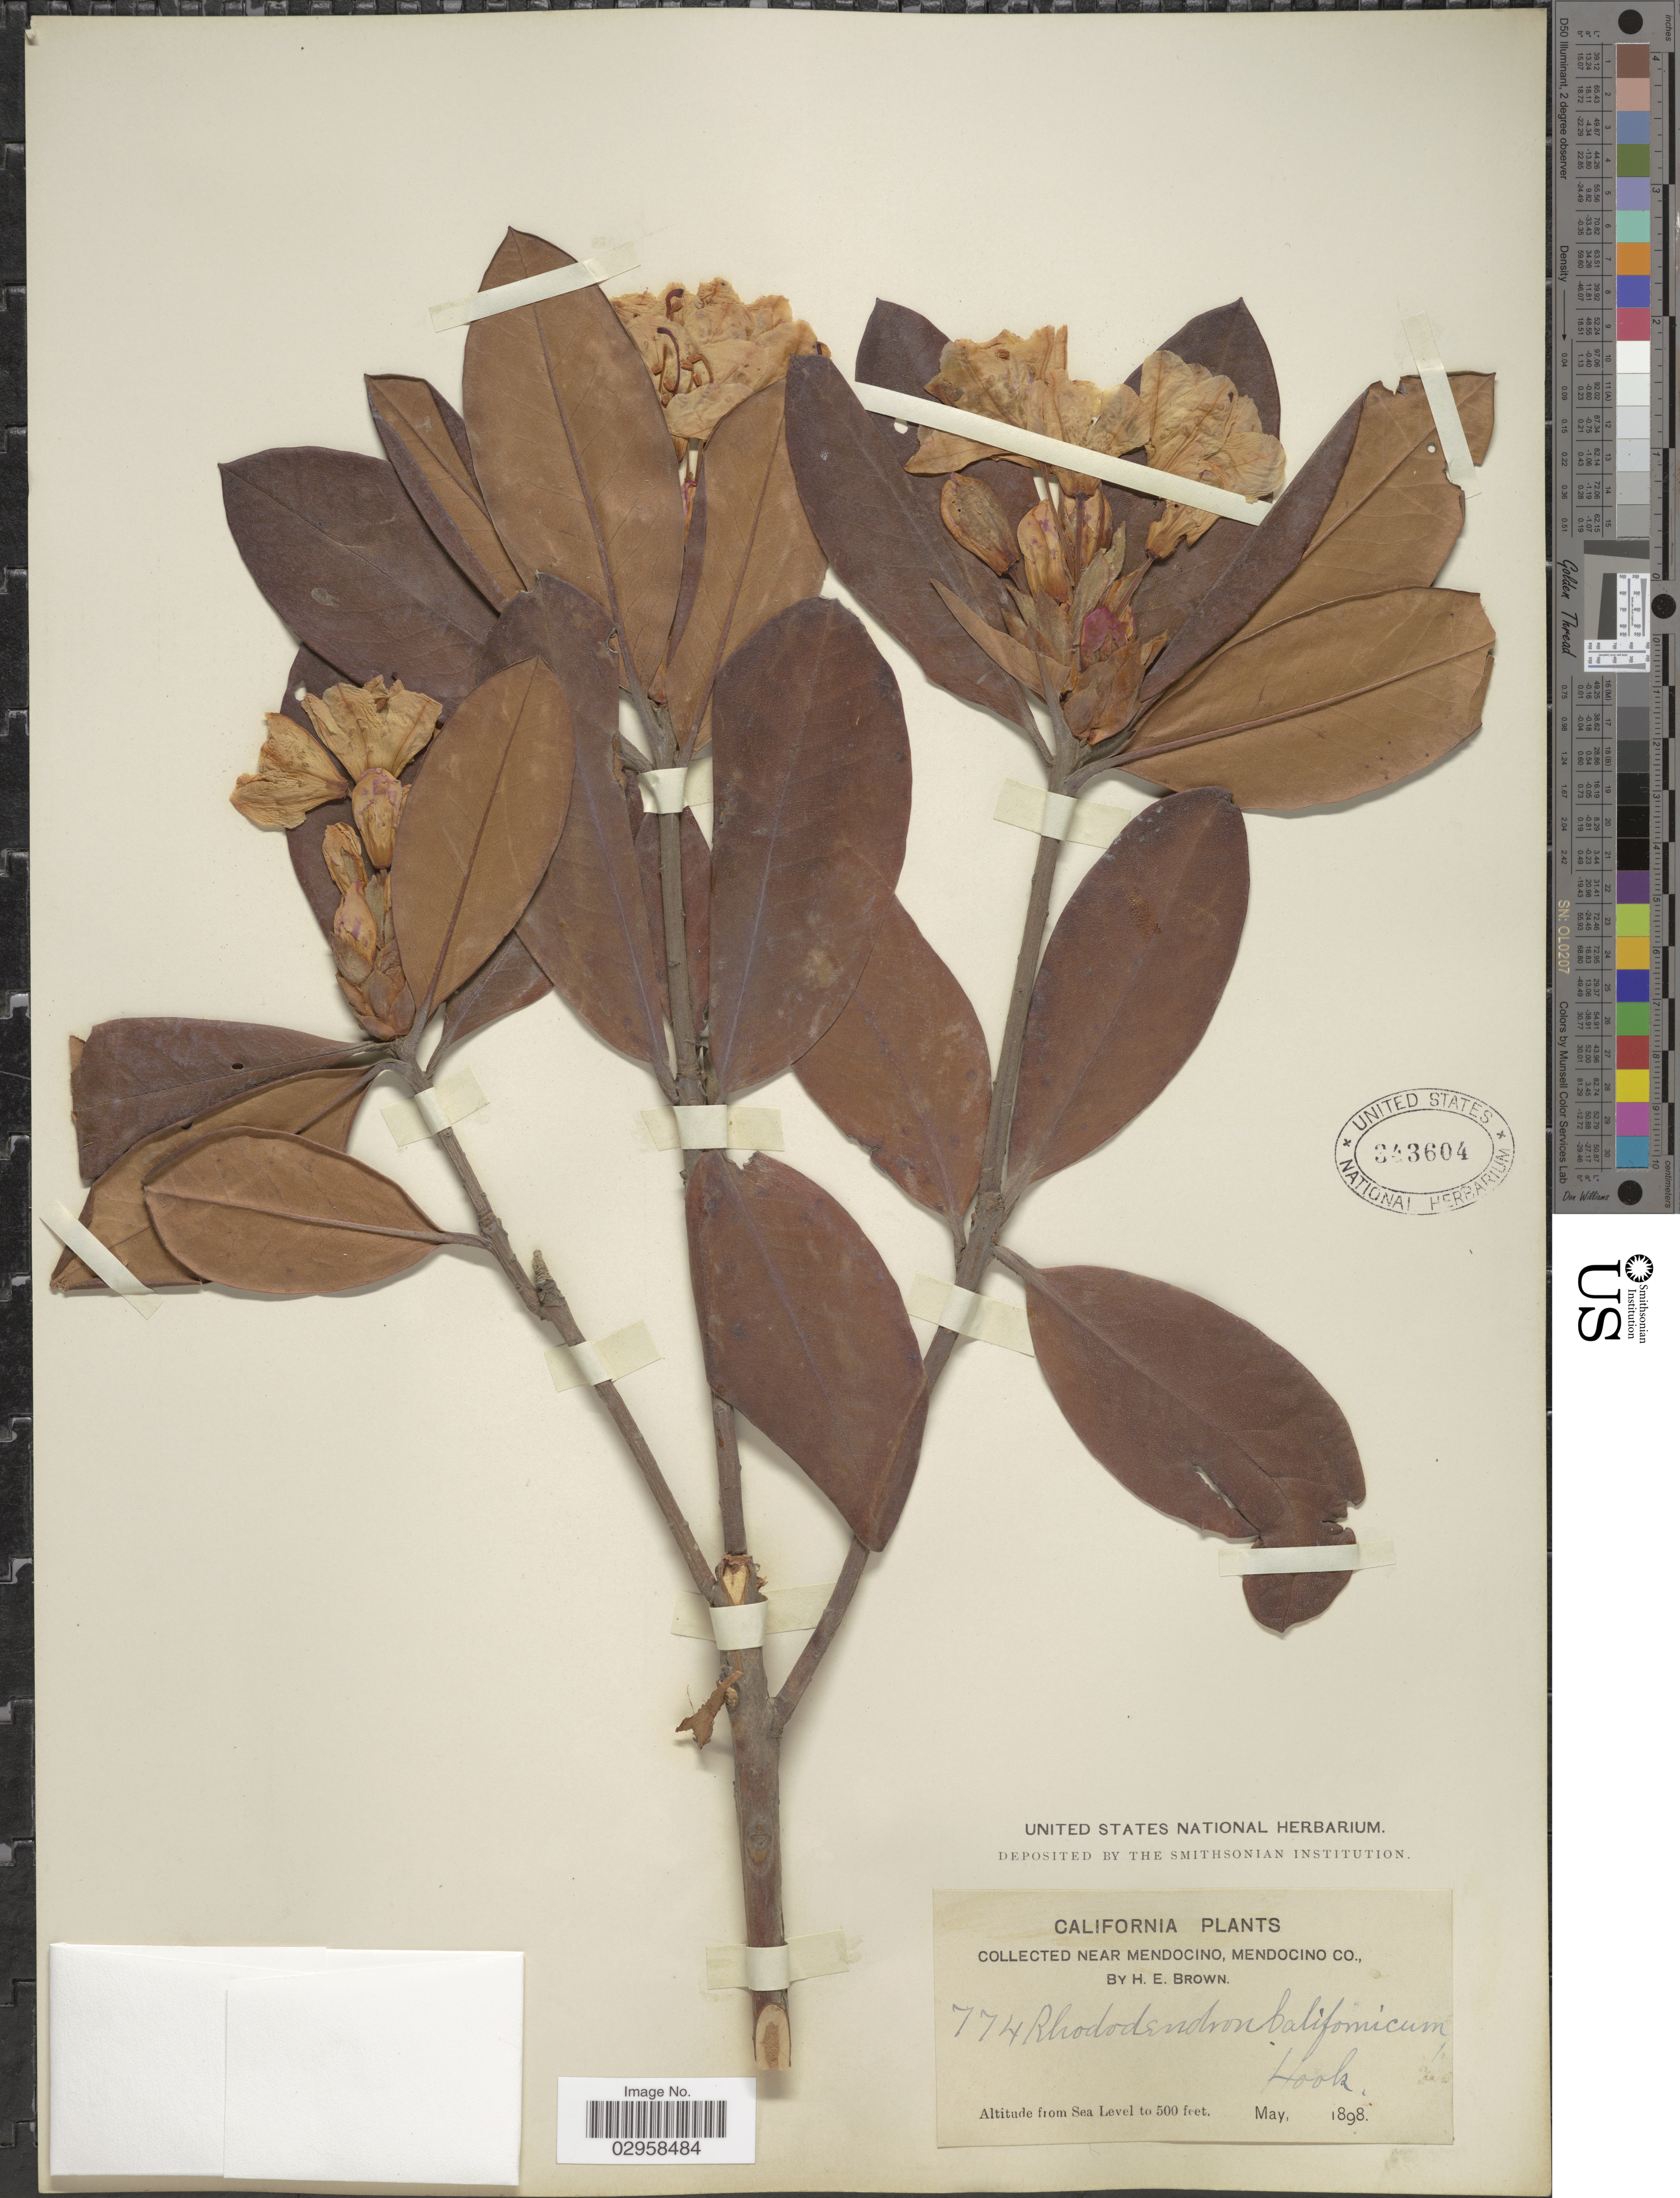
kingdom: Plantae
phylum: Tracheophyta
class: Magnoliopsida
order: Ericales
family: Ericaceae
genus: Rhododendron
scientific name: Rhododendron macrophyllum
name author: D. Don ex G. Don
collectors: H. E. Brown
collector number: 774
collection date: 1898-05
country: United States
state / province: California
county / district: Mendocino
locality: Near Mendocino, Mendocino Co.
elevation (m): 152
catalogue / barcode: US 343604